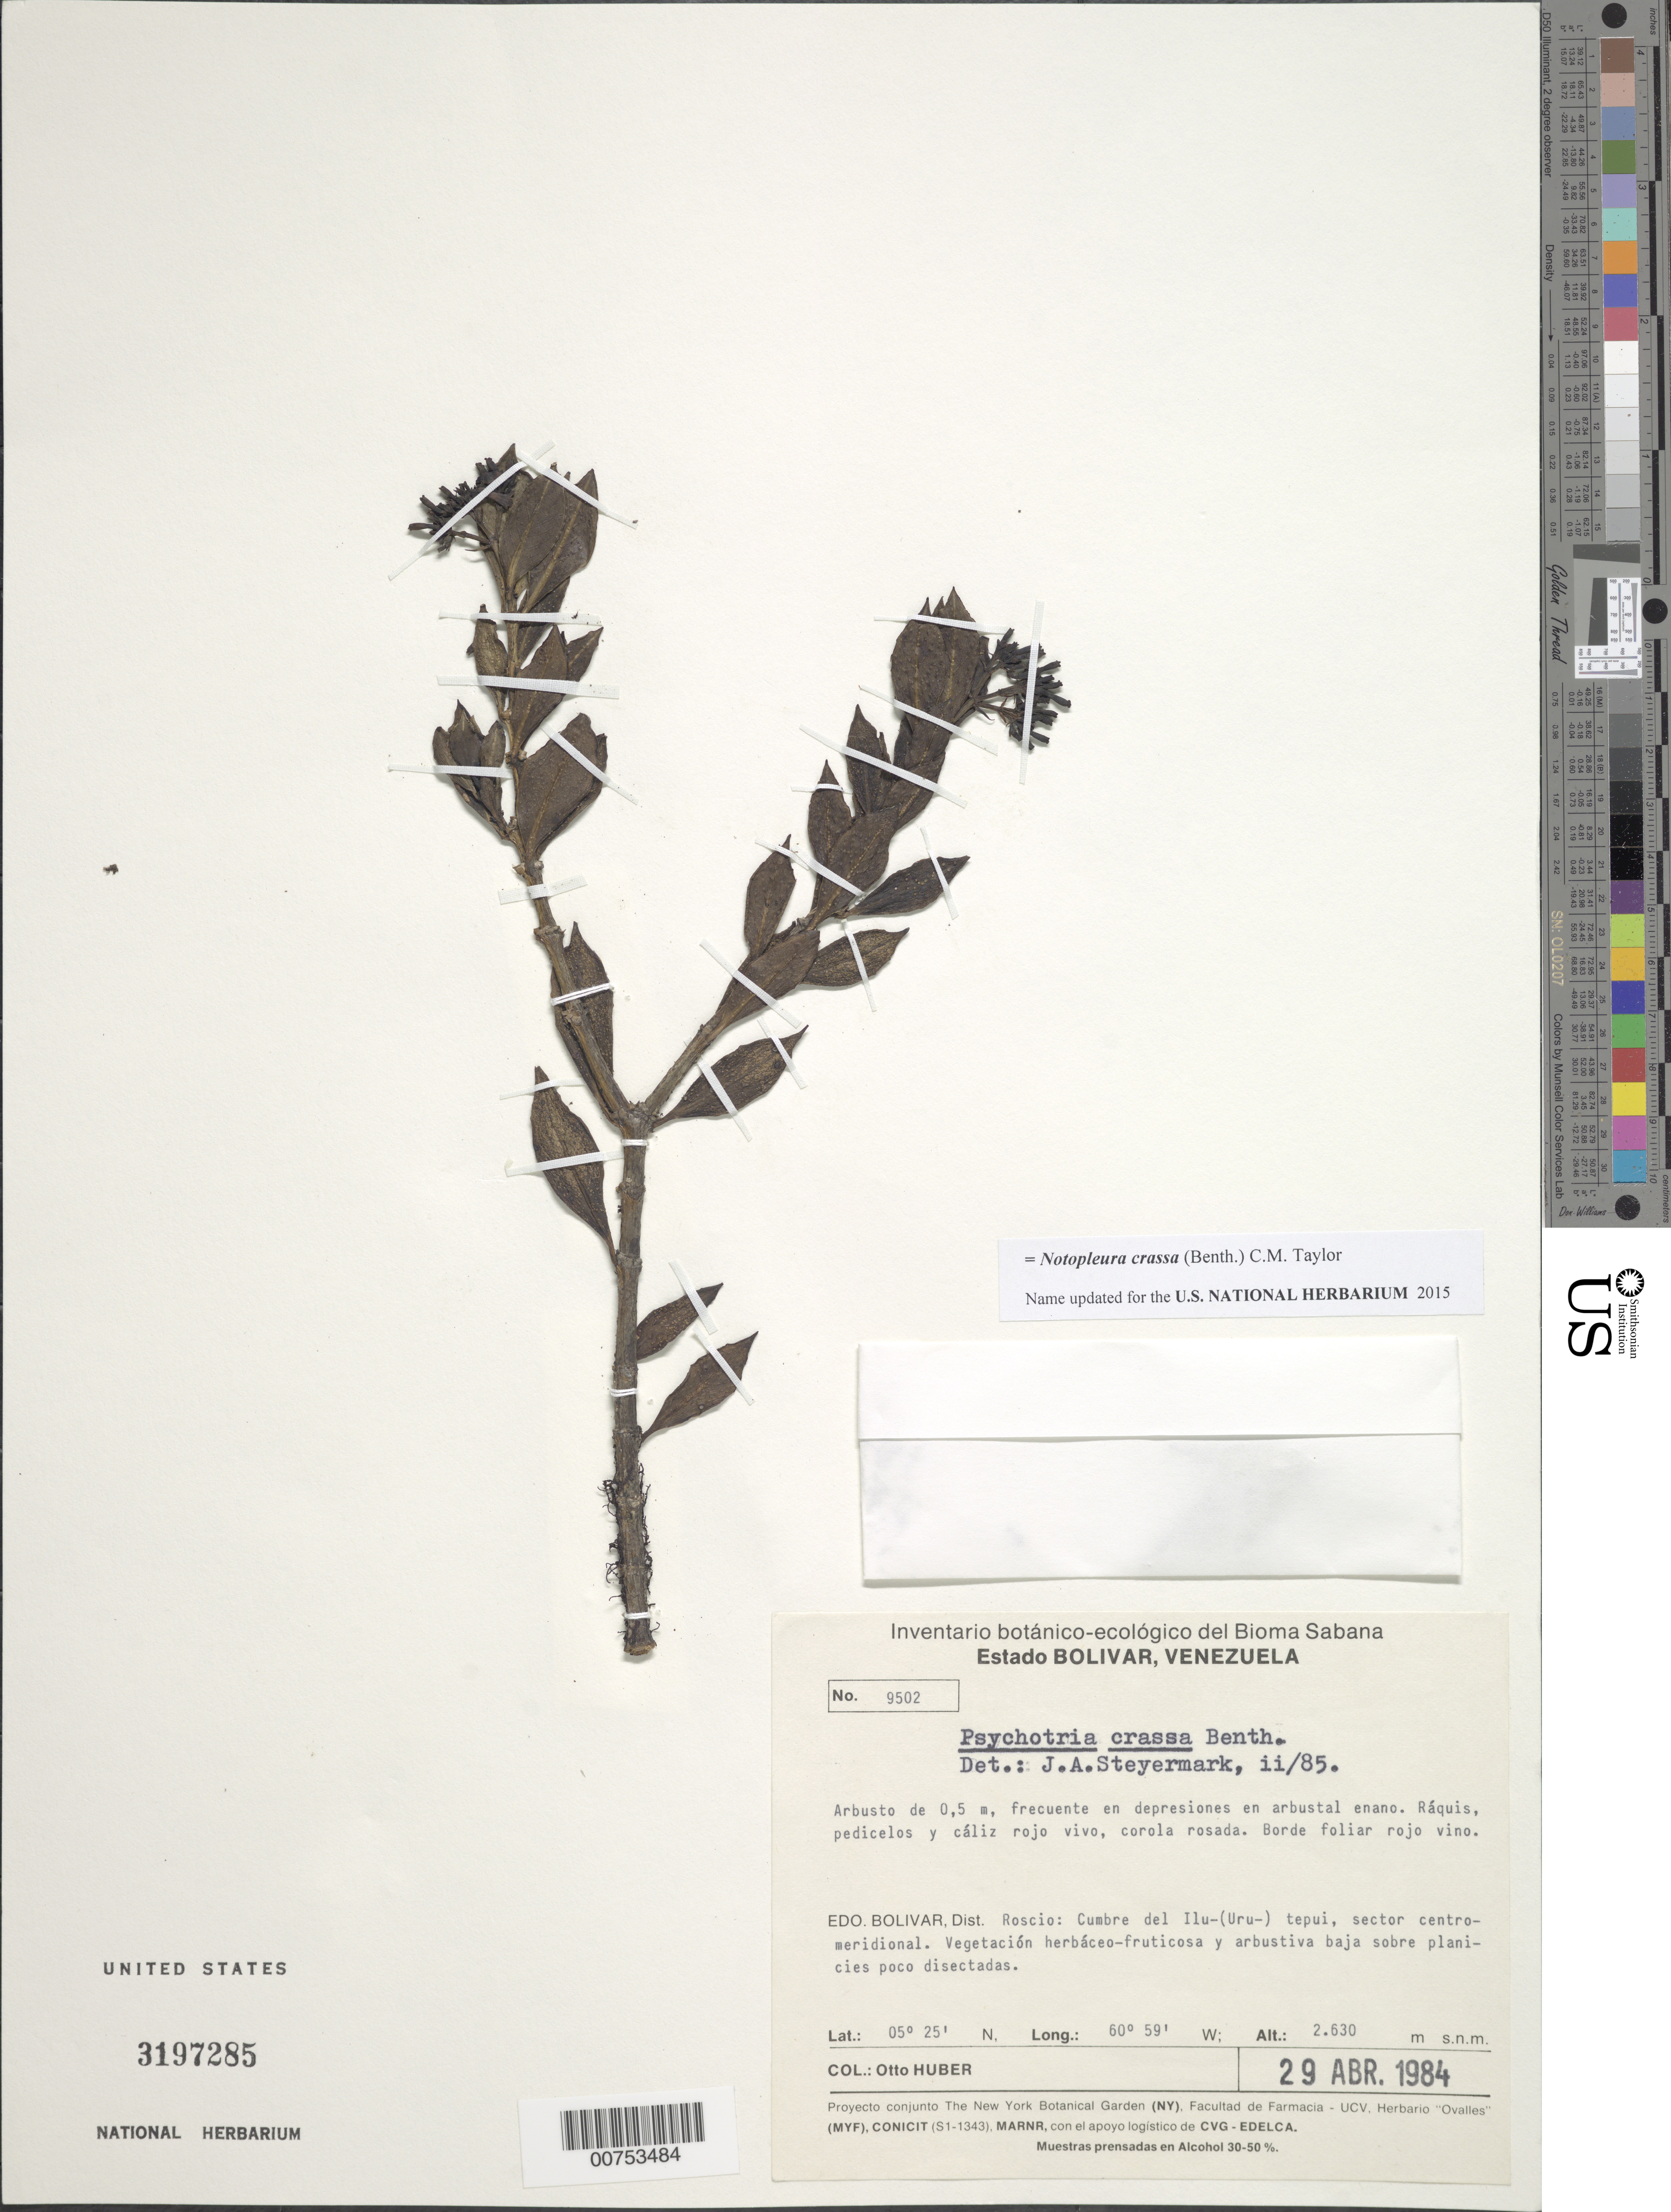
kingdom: Plantae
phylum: Tracheophyta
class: Magnoliopsida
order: Gentianales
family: Rubiaceae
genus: Psychotria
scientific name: Psychotria crassa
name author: Benth.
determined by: Steyermark, Julian A., (VEN)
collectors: O. Huber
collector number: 9502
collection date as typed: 29-Apr-84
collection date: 1984-04-29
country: Venezuela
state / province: Bolívar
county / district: Roscio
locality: Ilu-(Uru)-tepuí, cumbre, sector centro-meridional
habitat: Vegetación herbaceo-fruticosa y arbustiva baja sobre planicies poco disectadas; en depresiones en arbustal enano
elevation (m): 2630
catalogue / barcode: US 3197285